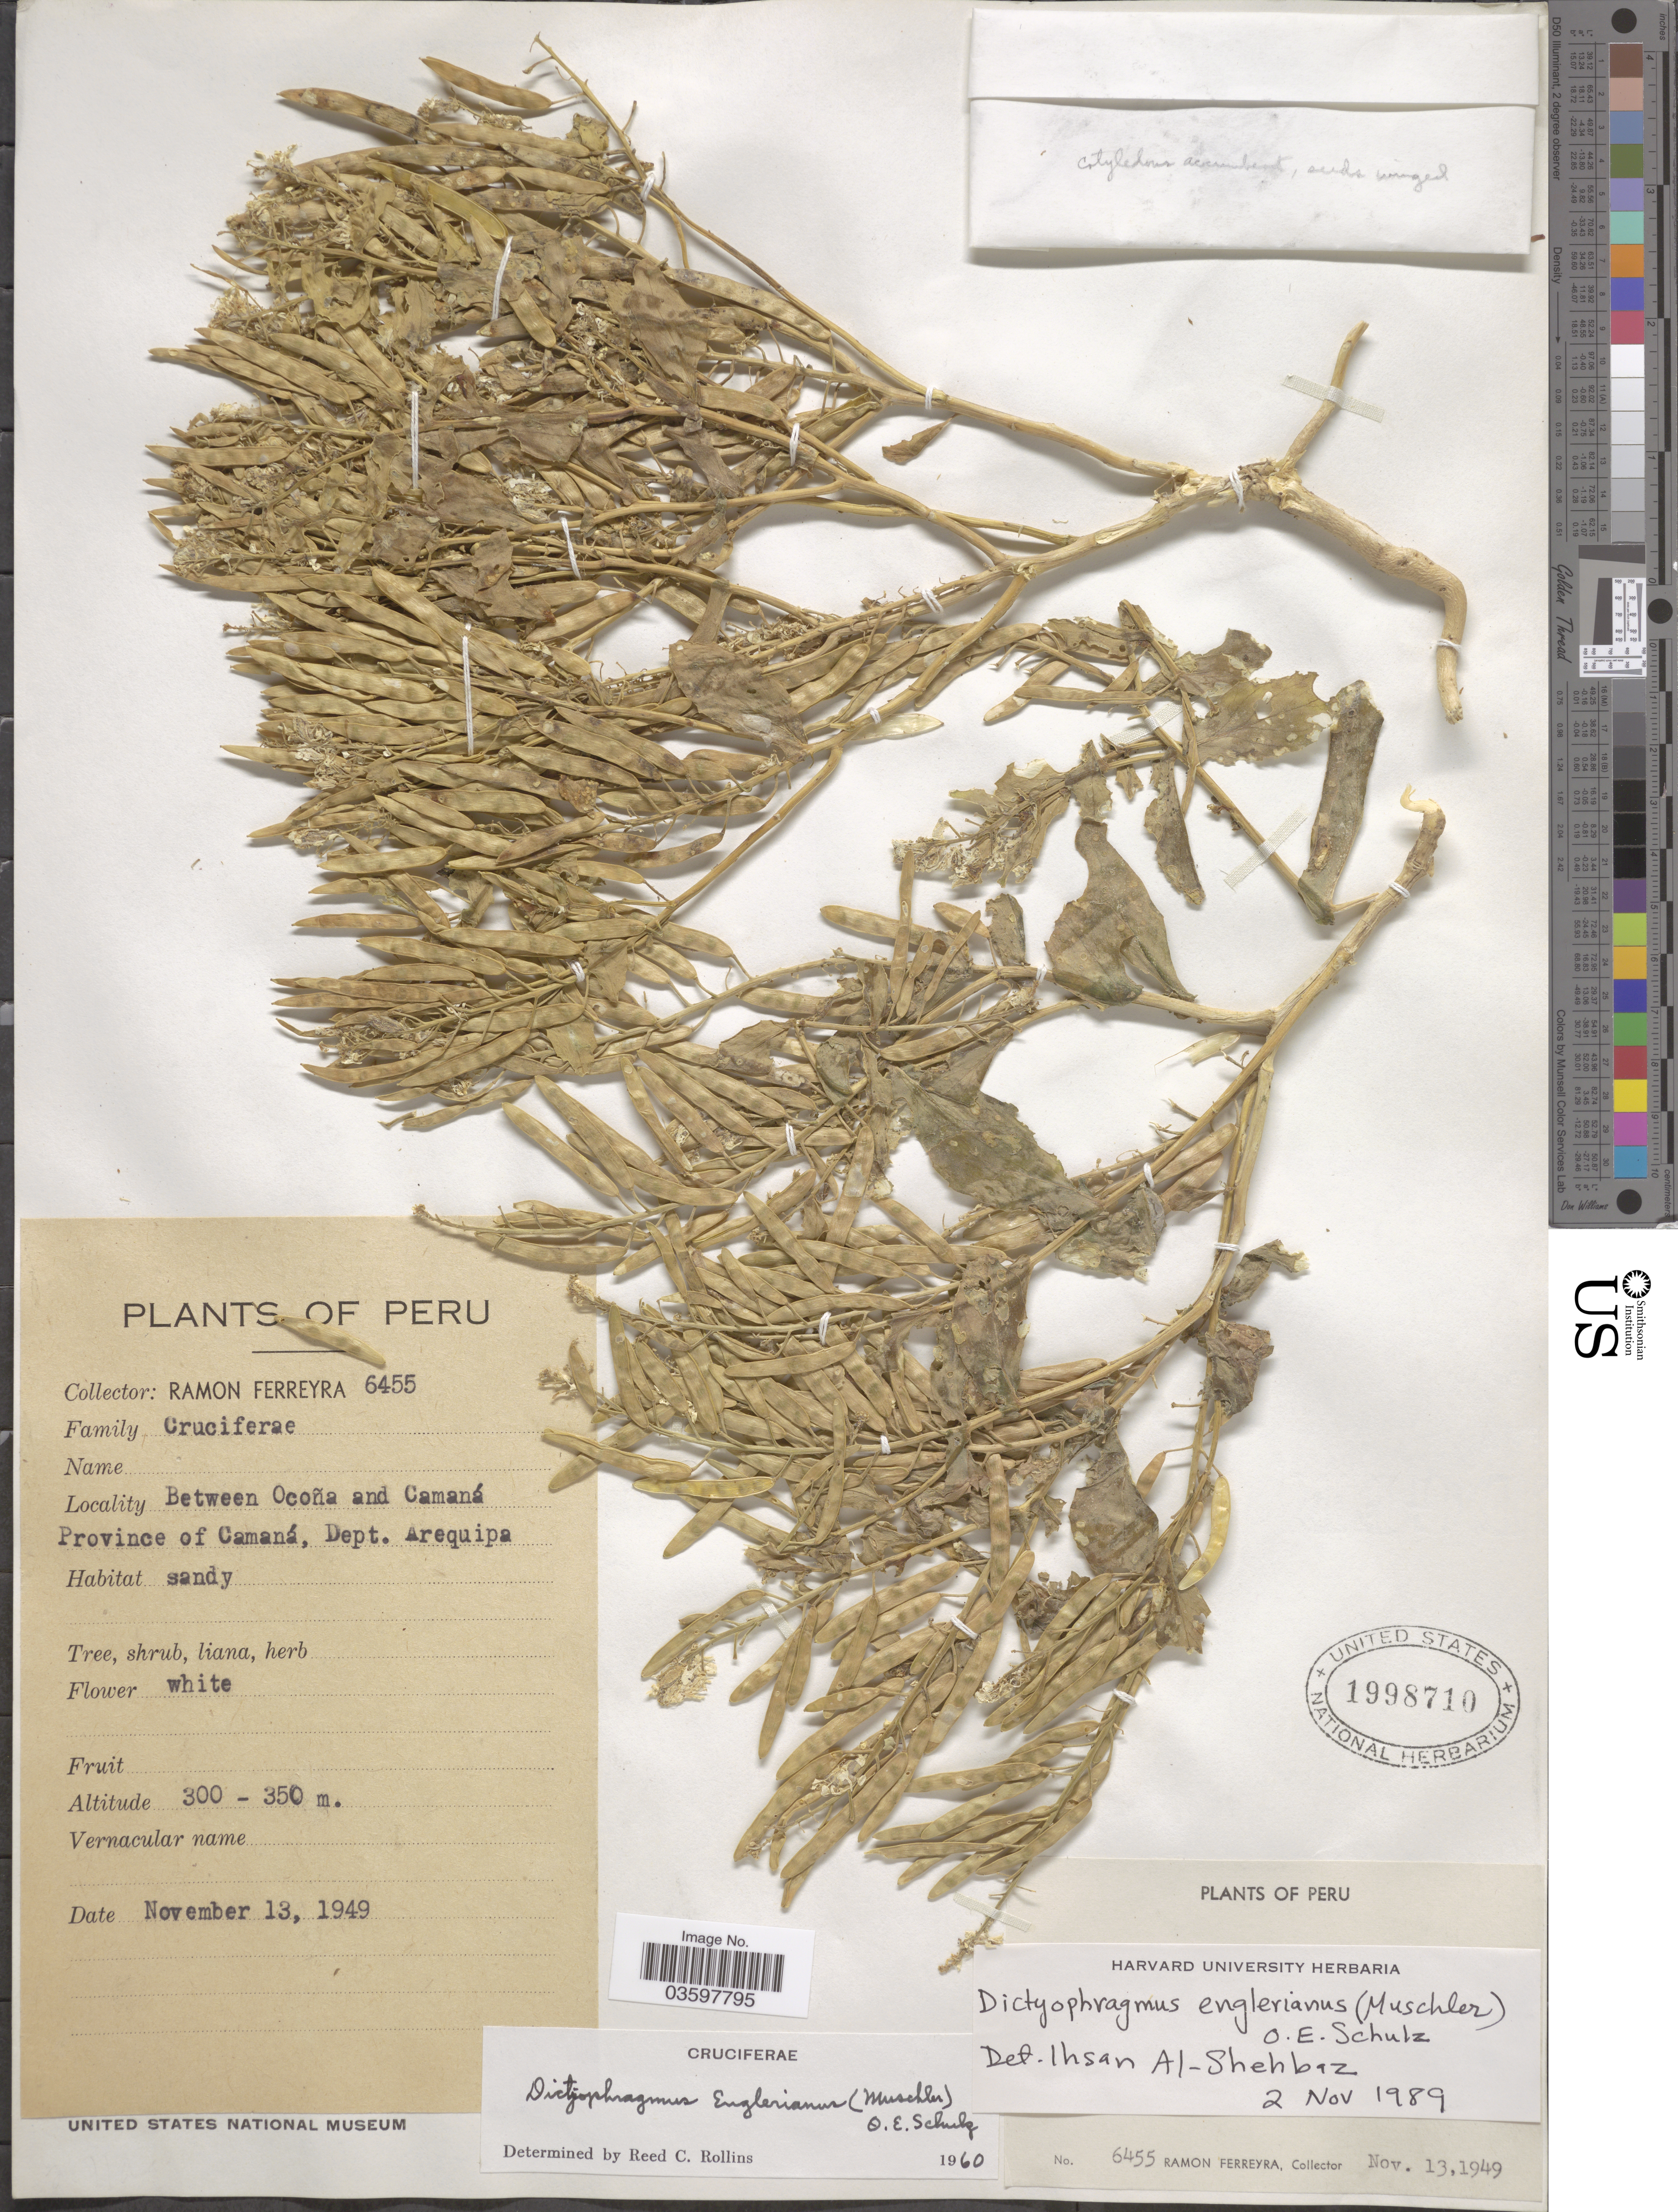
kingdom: Plantae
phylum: Tracheophyta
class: Magnoliopsida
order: Brassicales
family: Brassicaceae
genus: Dictyophragmus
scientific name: Dictyophragmus englerianus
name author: (Muschl. & C.A. Mey.) O.E. Schulz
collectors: R. A. Ferreyra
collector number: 6455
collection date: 1949-11-13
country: Peru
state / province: Arequipa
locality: Between Ocoña and Camaná. Province of Camaná, Dept. Arequipa.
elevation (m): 300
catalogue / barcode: US 1998710